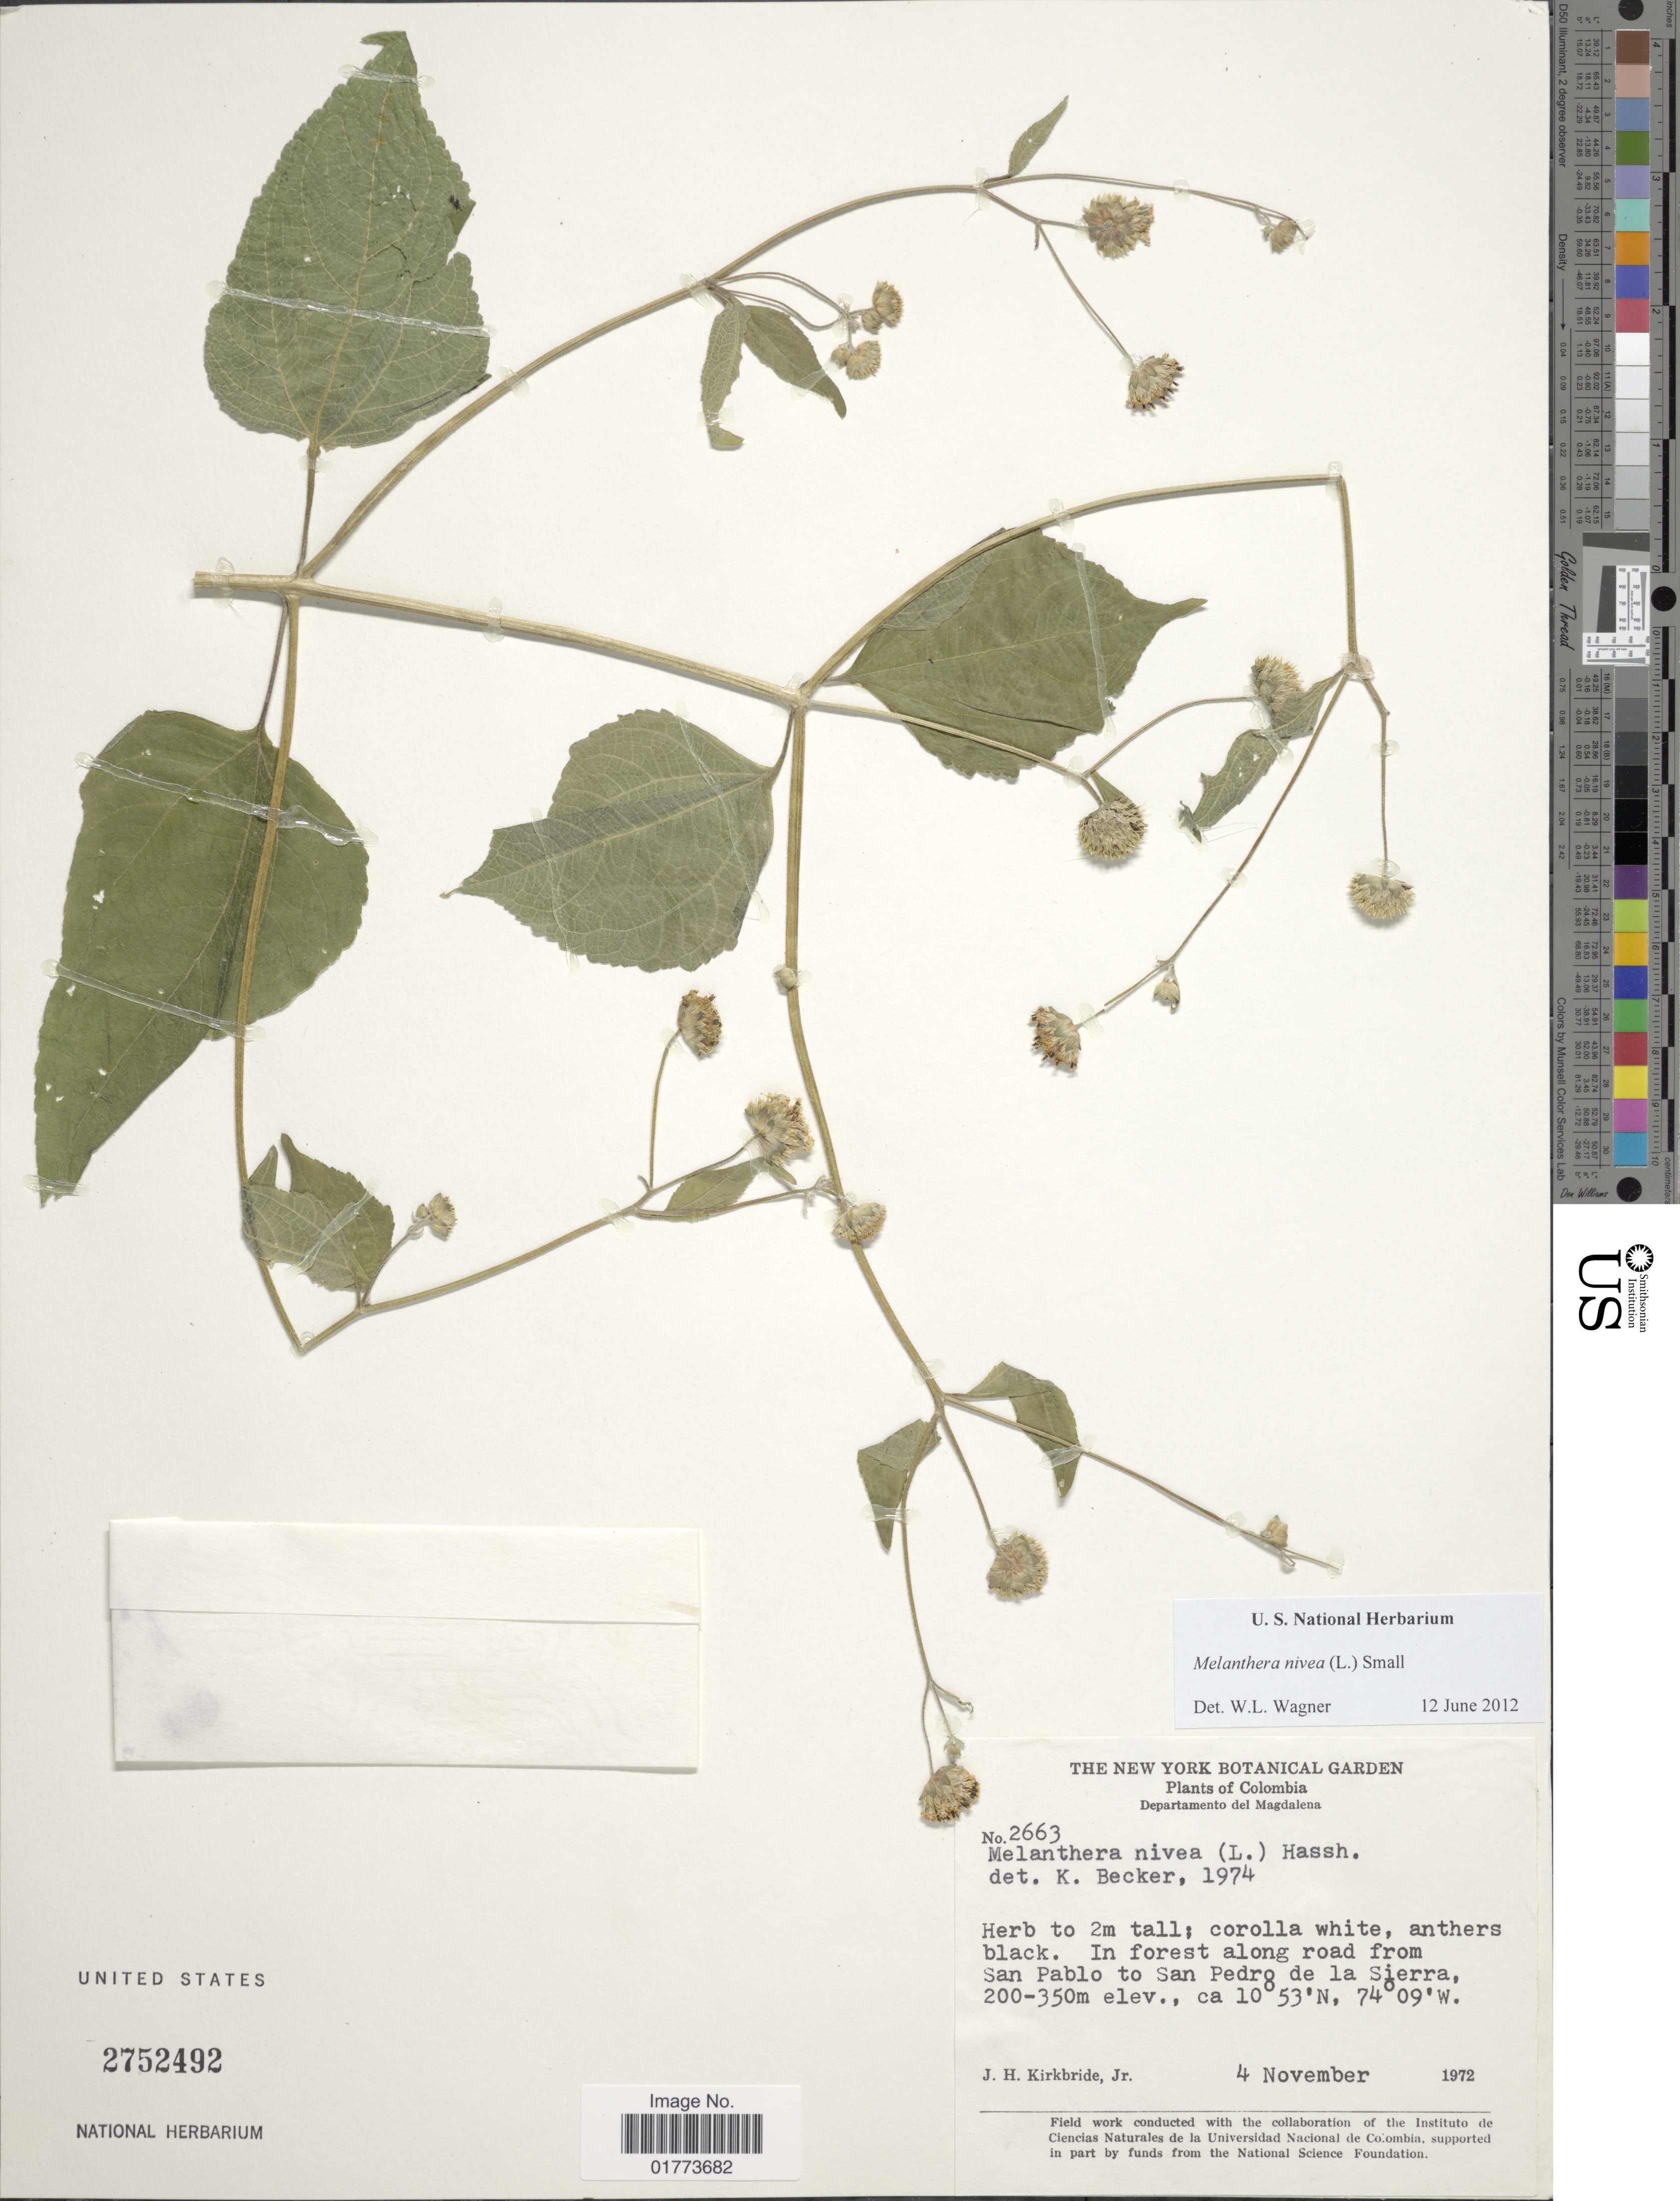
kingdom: Plantae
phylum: Tracheophyta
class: Magnoliopsida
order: Asterales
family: Asteraceae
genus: Melanthera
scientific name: Melanthera nivea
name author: (L.) Small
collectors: J. H. Kirkbride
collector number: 2663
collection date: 1972-11-04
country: Colombia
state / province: Magdalena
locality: Departamento del Magdalena. San Pablo to San Pedro de la Sierra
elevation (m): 200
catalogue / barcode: US 2752492